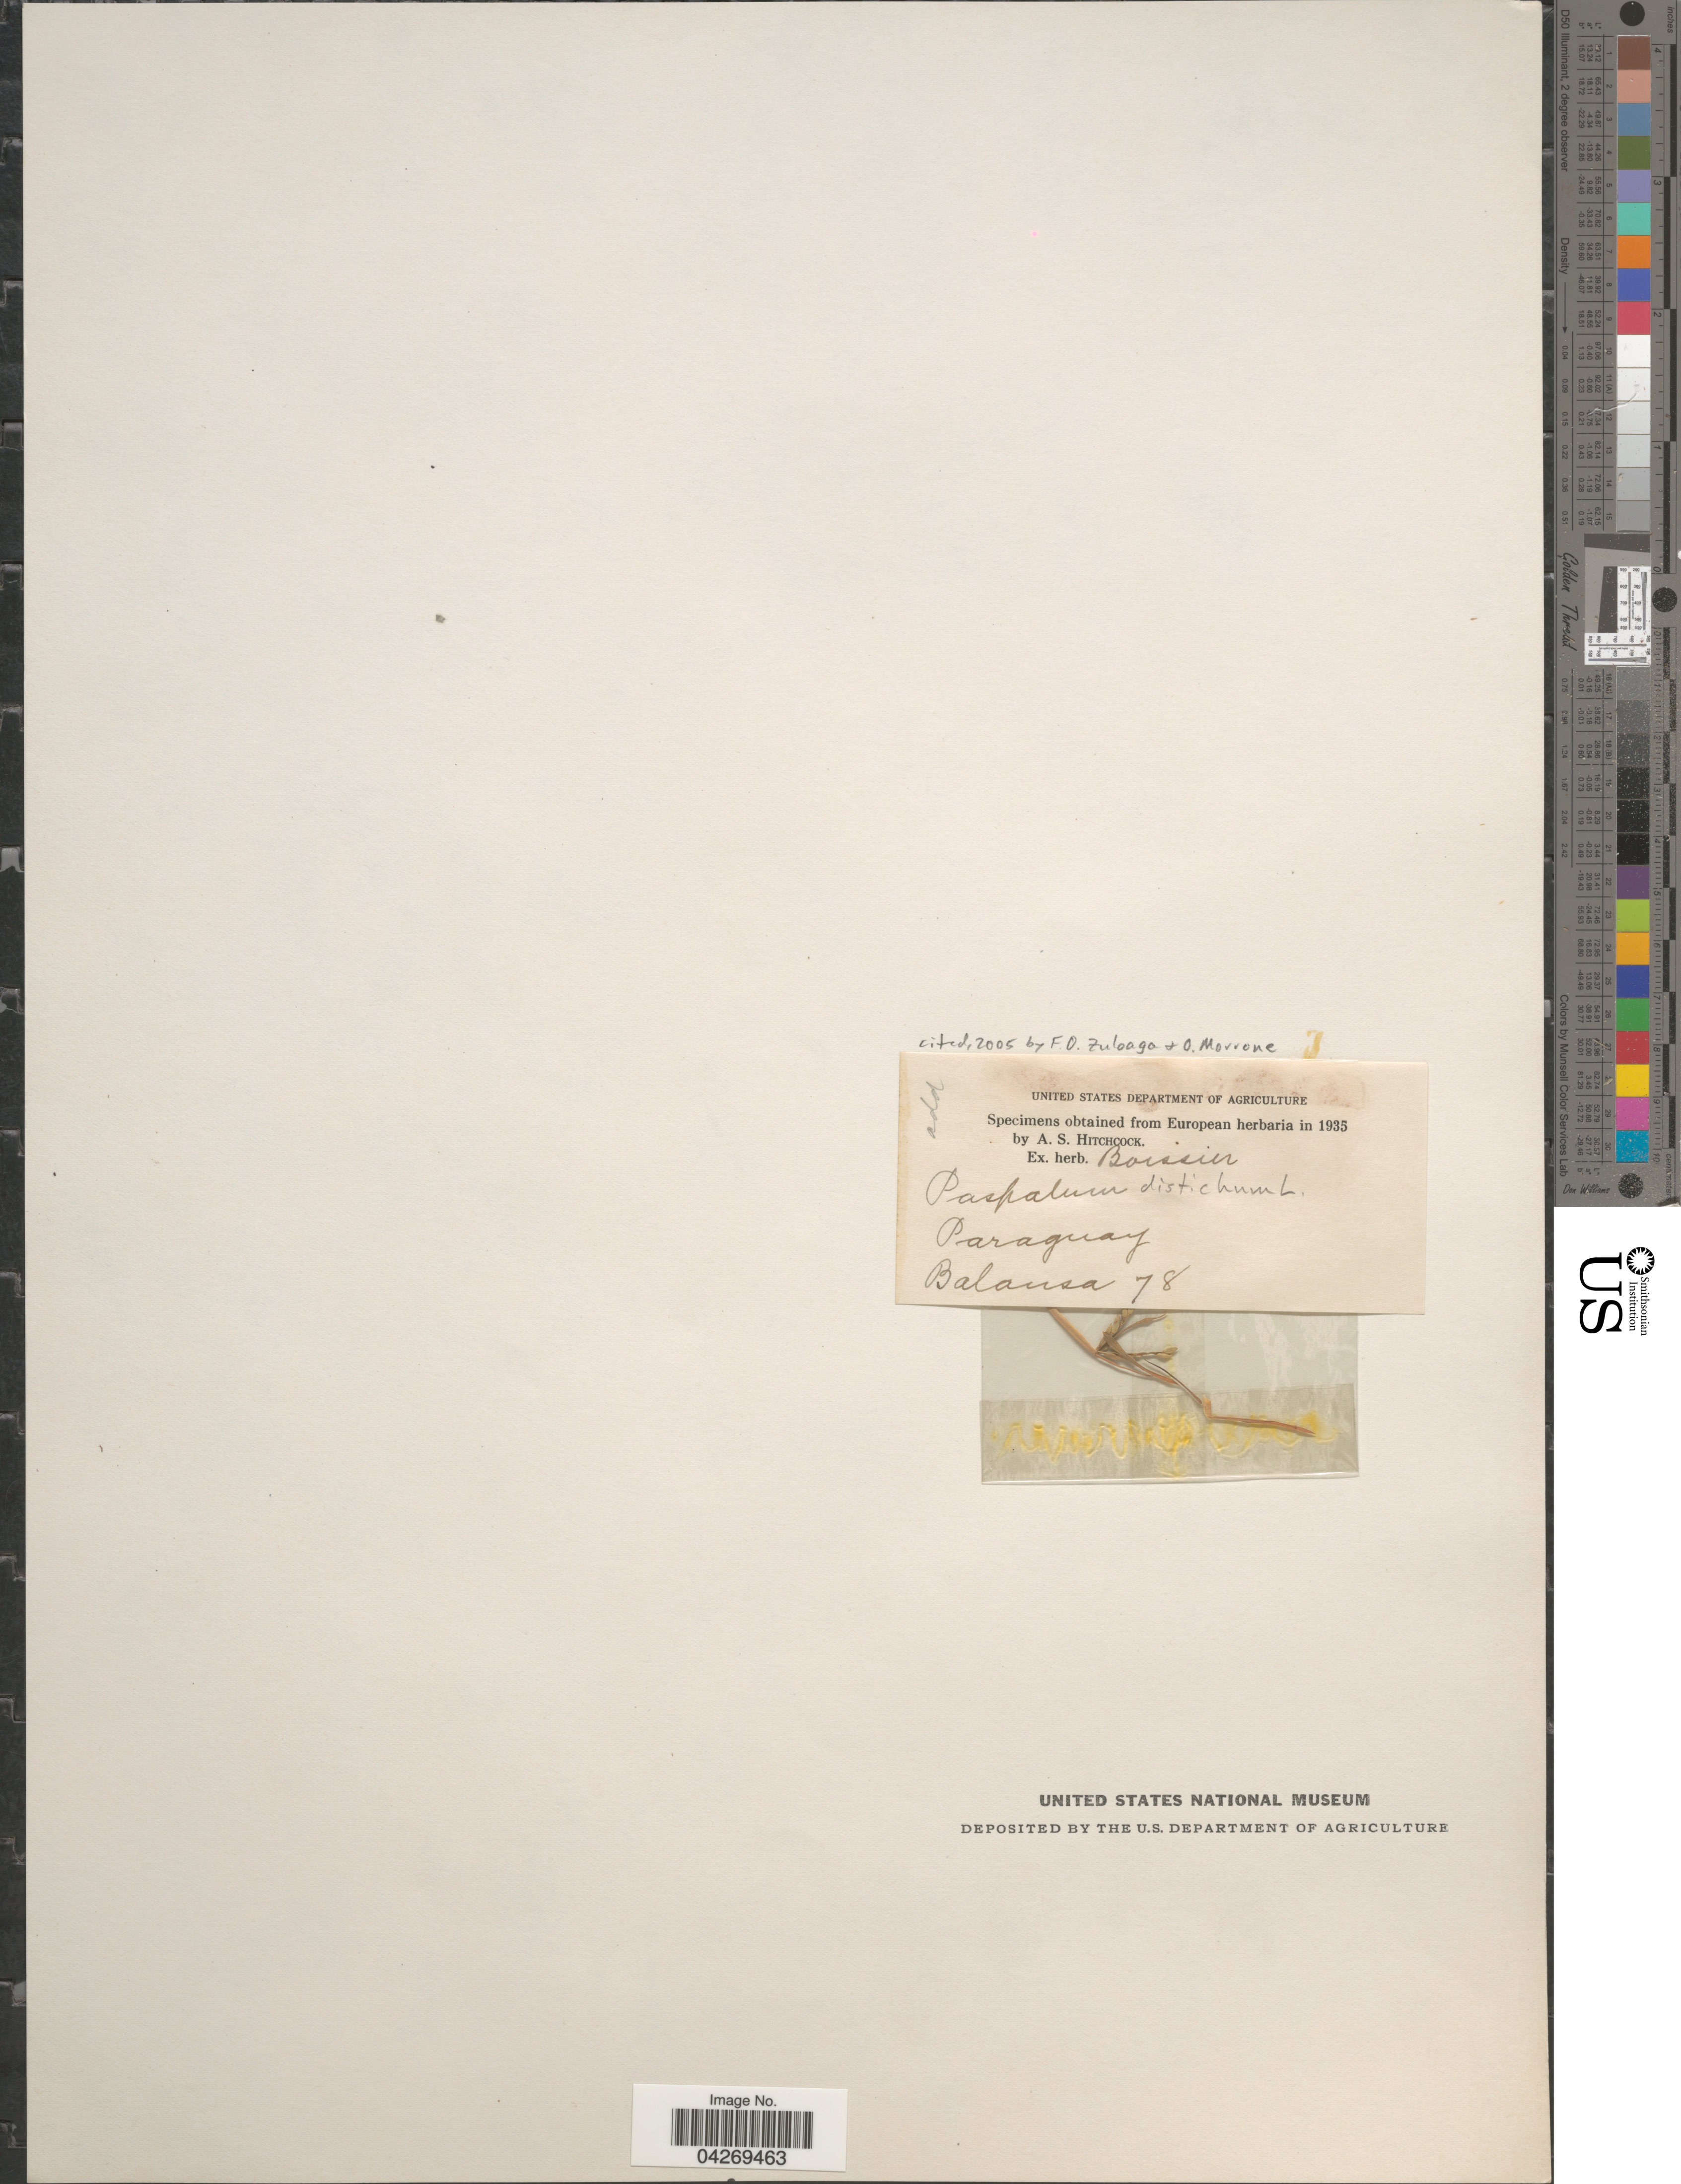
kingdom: Plantae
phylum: Tracheophyta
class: Liliopsida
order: Poales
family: Poaceae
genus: Paspalum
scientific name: Paspalum distichum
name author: L.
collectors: -. Balansa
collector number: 78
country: Paraguay